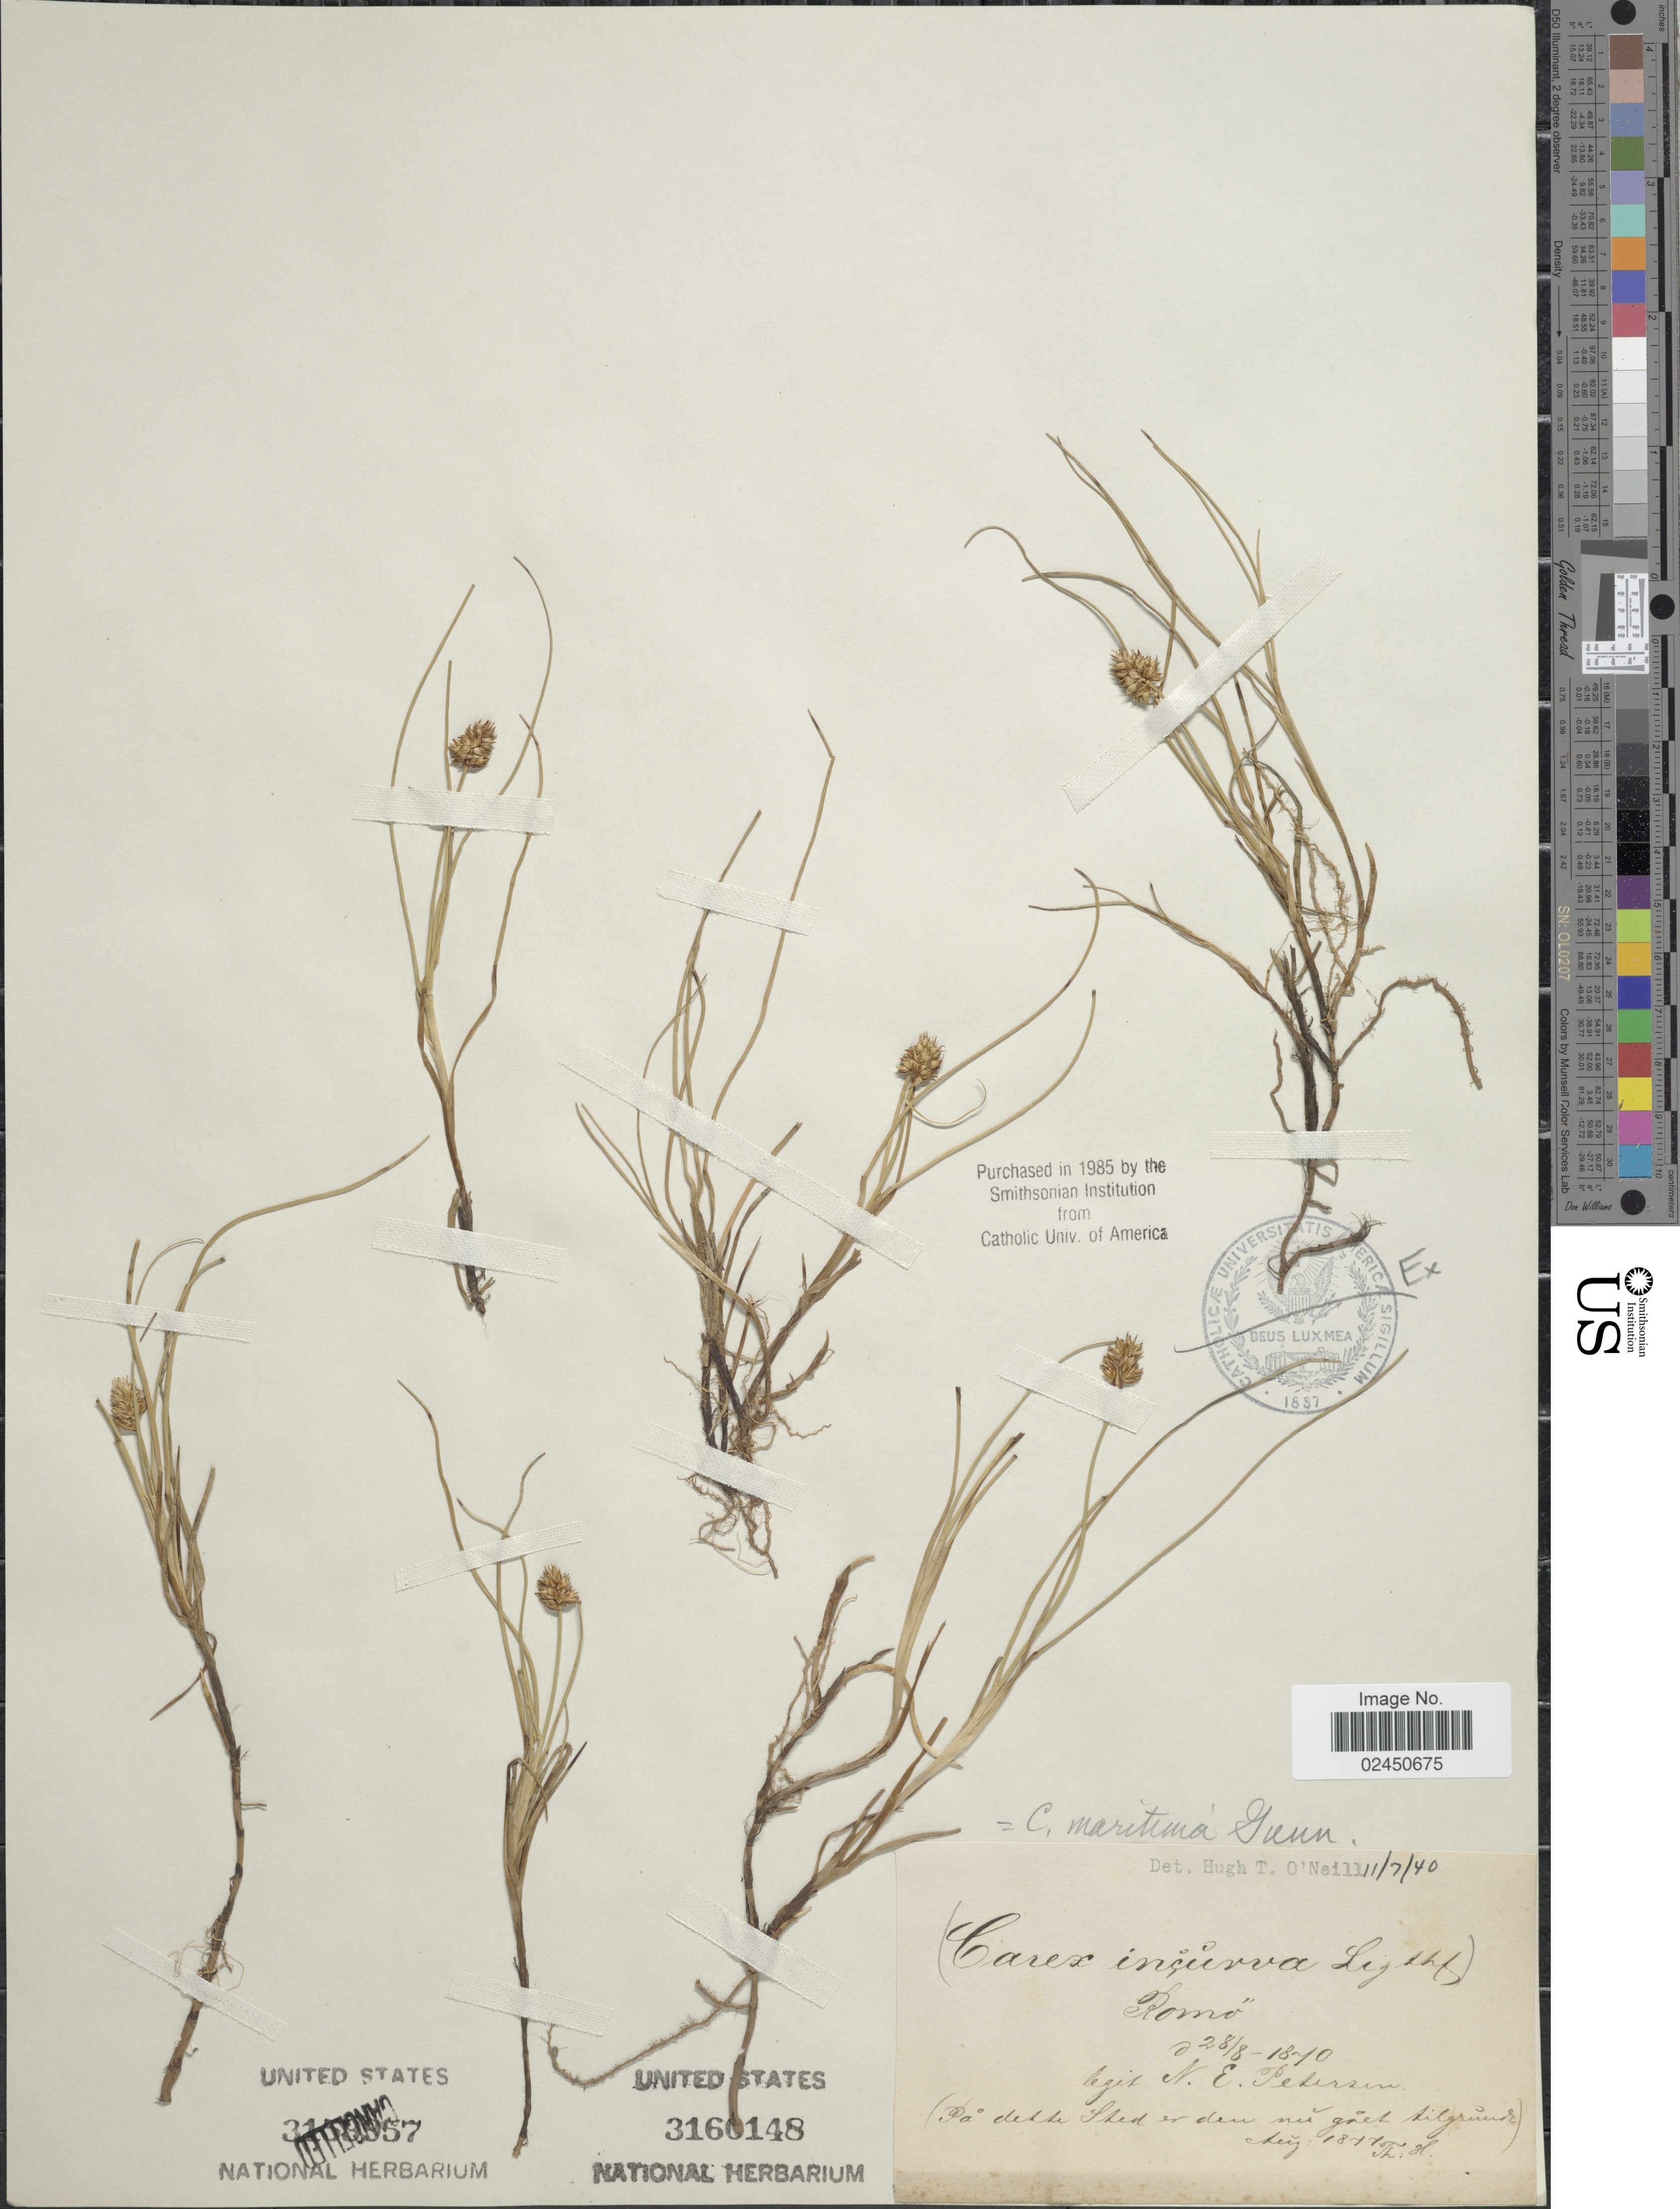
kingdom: Plantae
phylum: Tracheophyta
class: Liliopsida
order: Poales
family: Cyperaceae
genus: Carex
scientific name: Carex maritima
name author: Gunnerus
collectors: N. Petersen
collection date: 1870-08-28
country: Italy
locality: Romo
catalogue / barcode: US 3160148